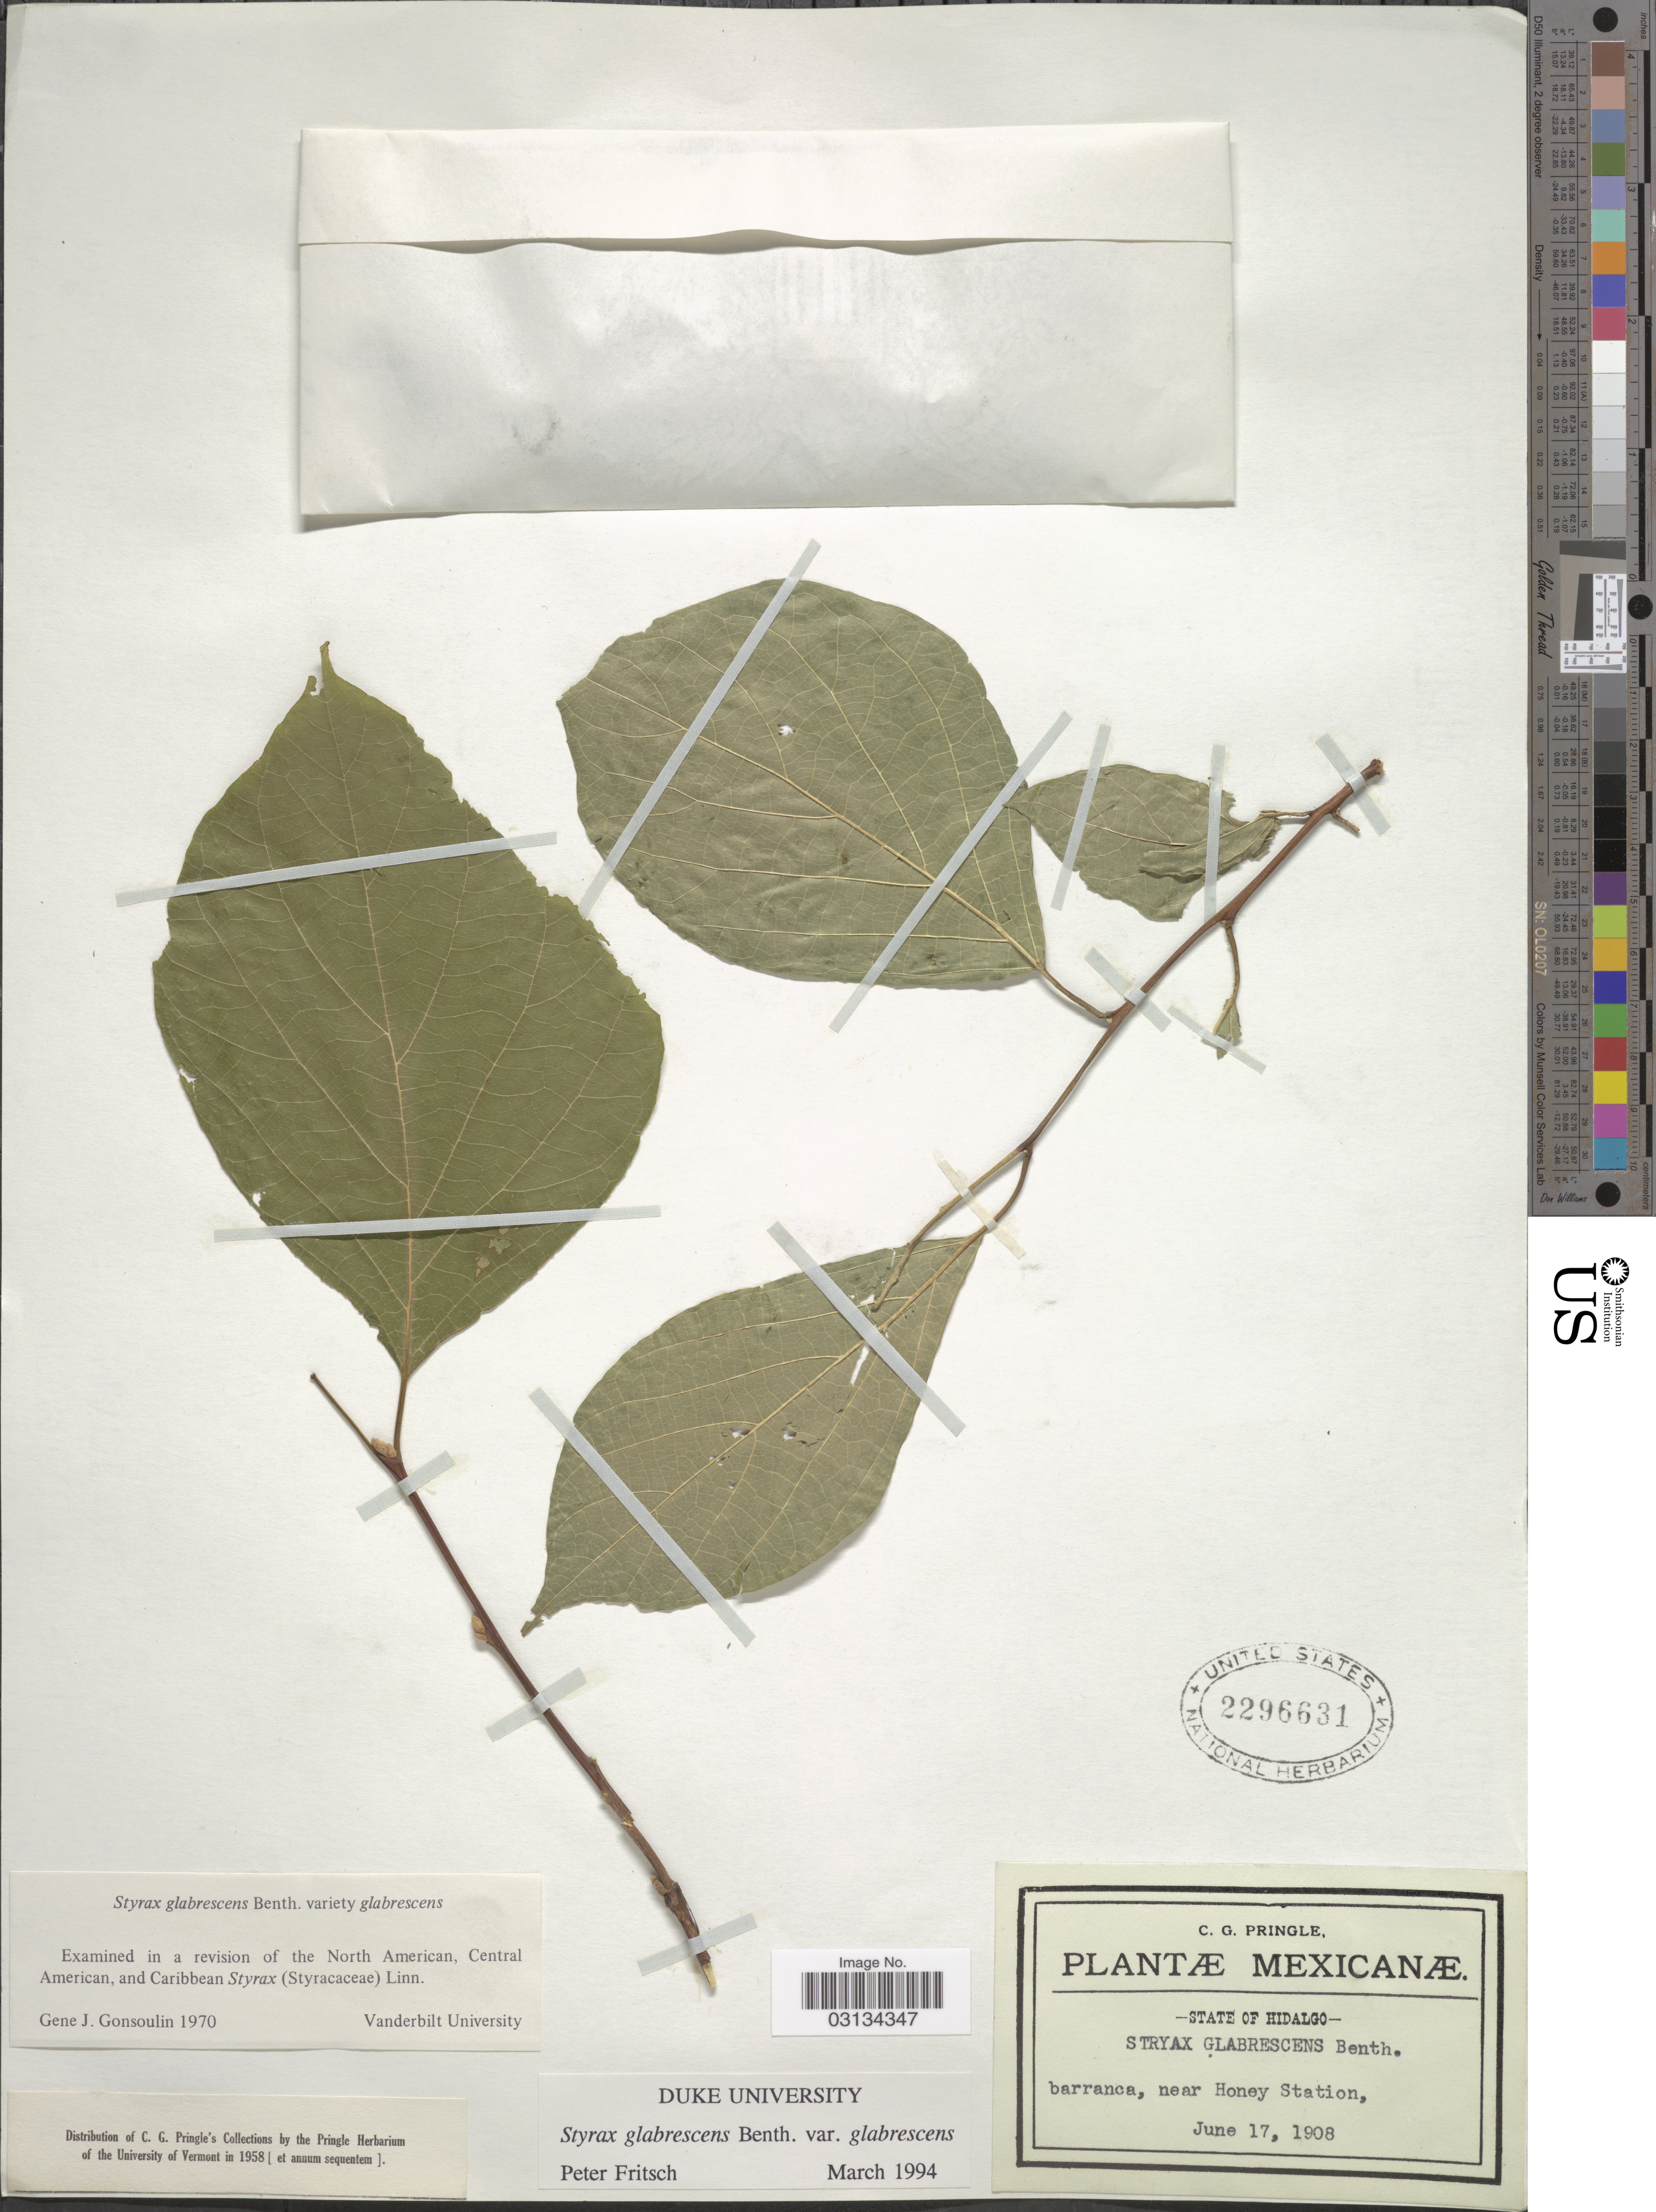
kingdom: Plantae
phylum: Tracheophyta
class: Magnoliopsida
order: Ericales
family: Styracaceae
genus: Styrax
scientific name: Styrax glabrescens Benth. var. glabrescens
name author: Benth.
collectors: C. G. Pringle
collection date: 1908-06-17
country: Mexico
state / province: Hidalgo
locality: State of Hidalgo. Barranca, near Honey Station.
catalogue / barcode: US 2296631